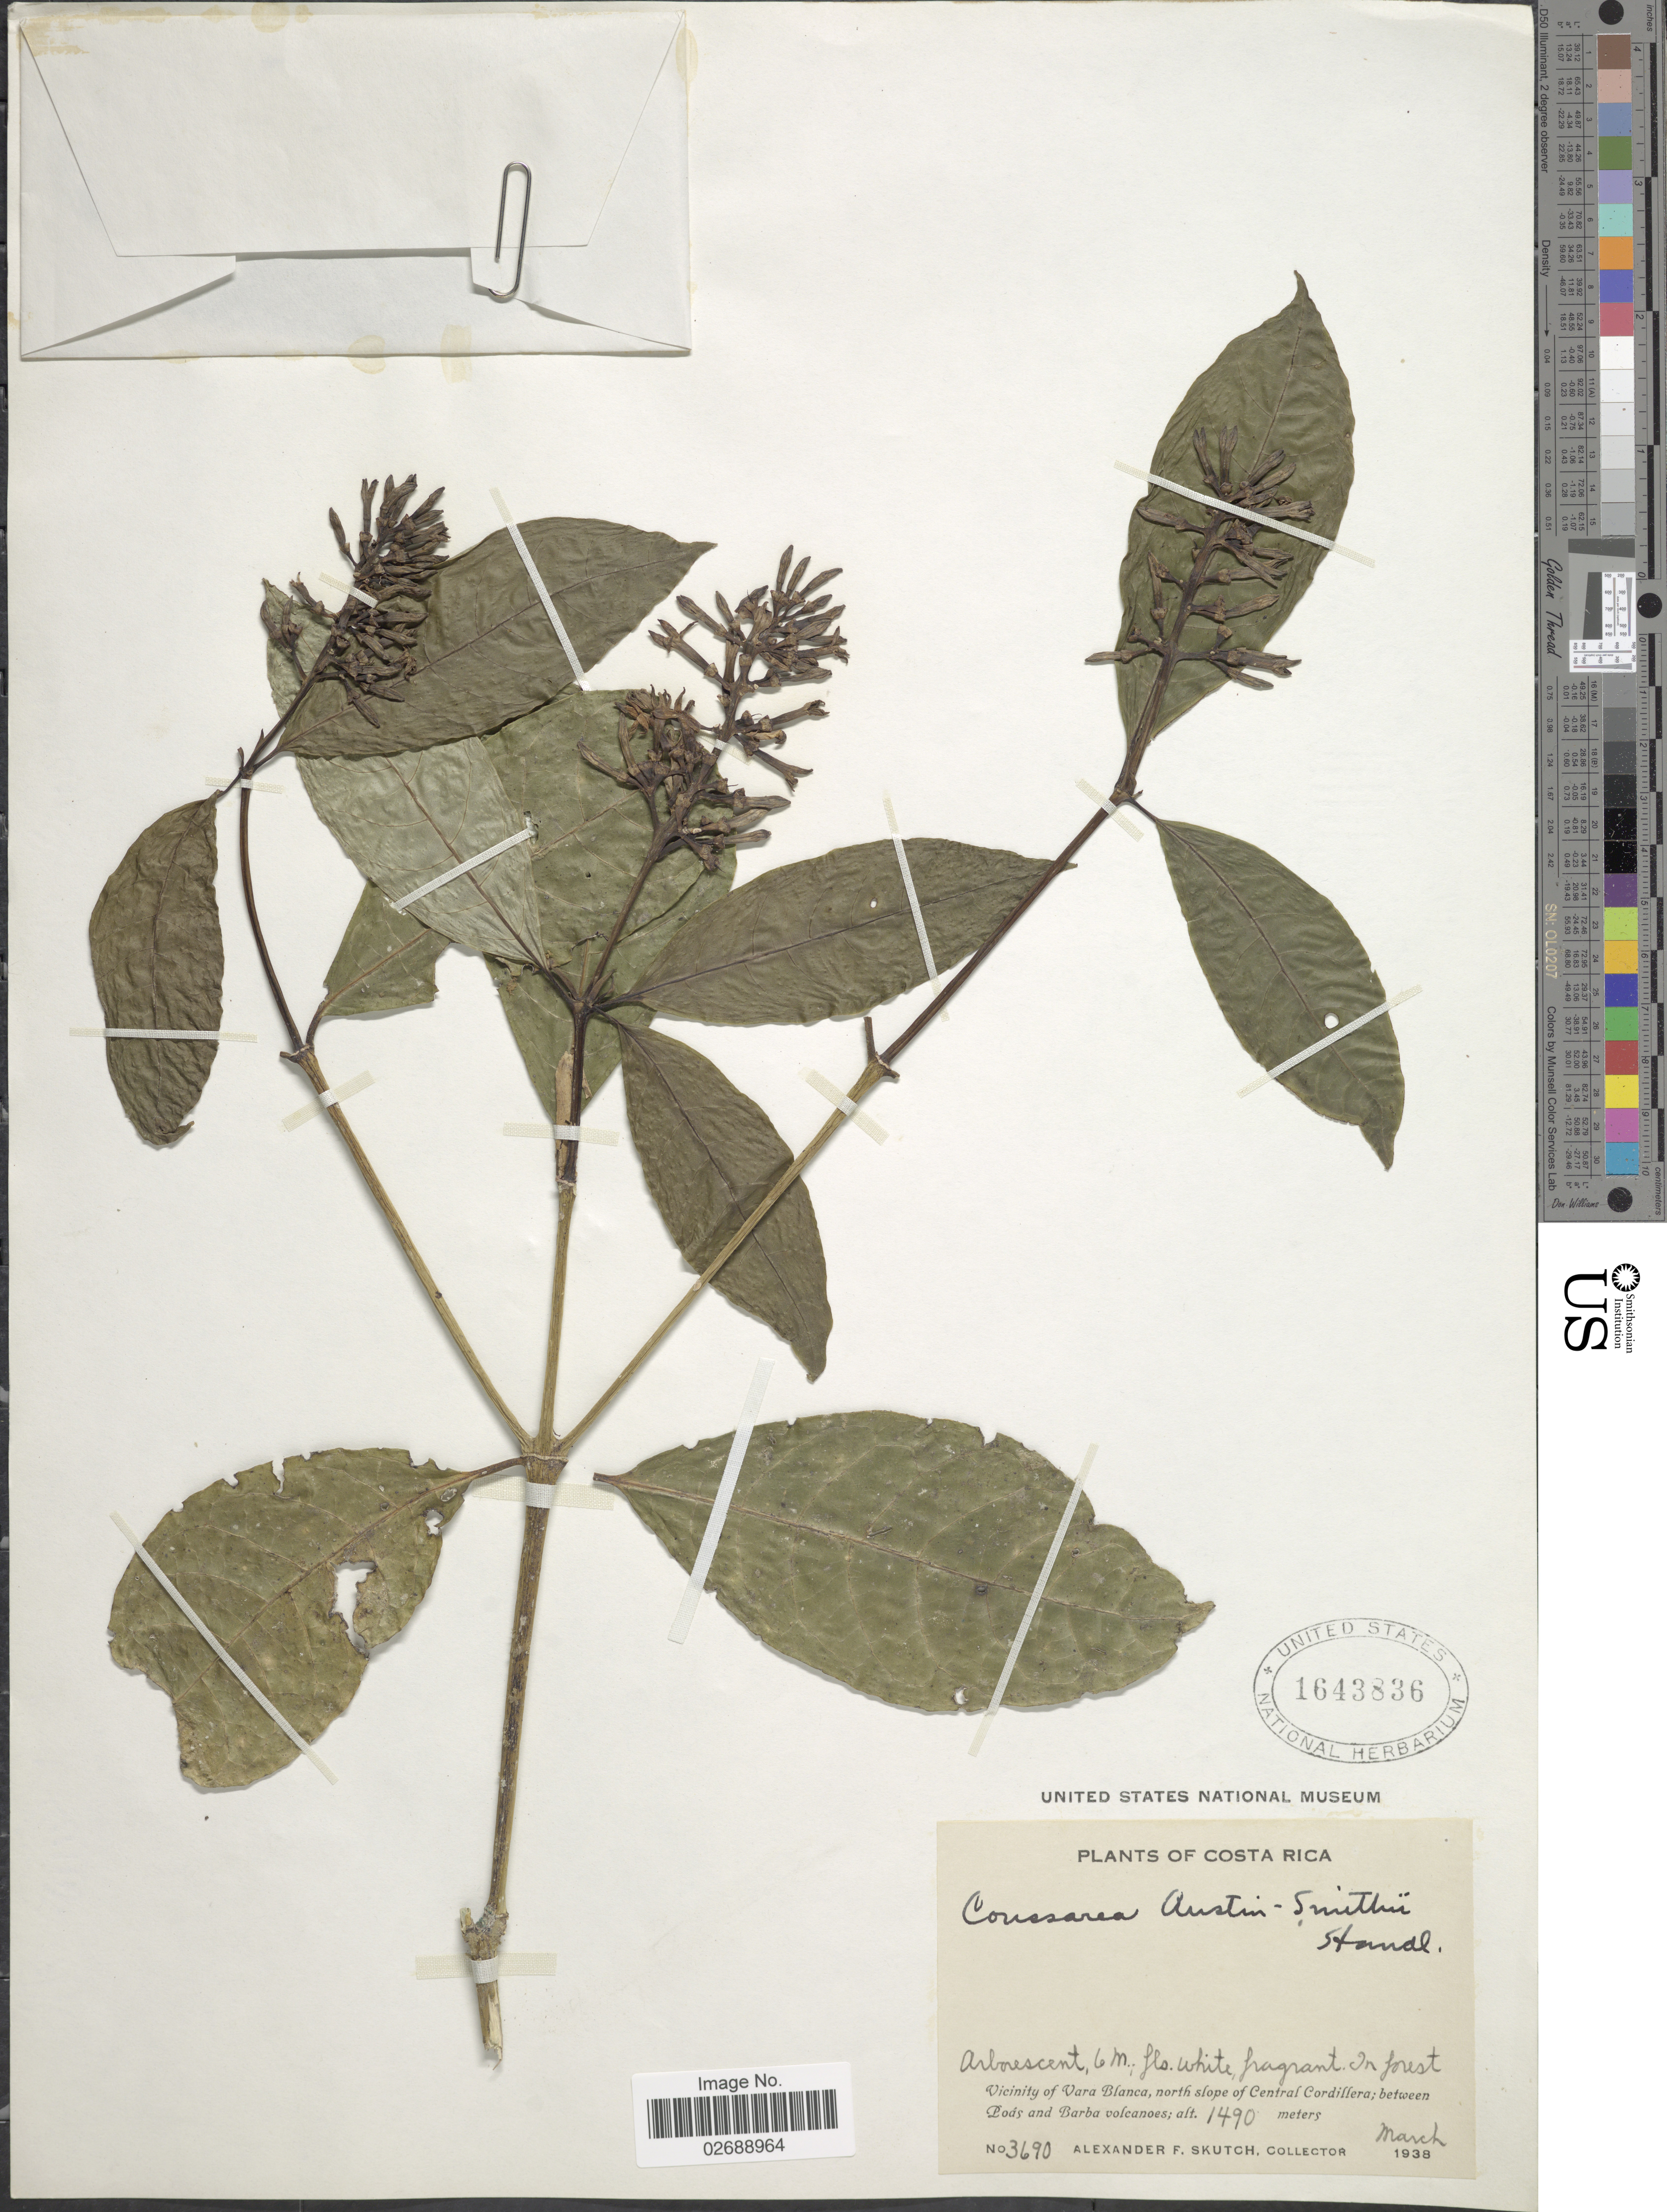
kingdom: Plantae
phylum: Tracheophyta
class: Magnoliopsida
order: Gentianales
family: Rubiaceae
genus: Coussarea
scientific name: Coussarea austin-smithii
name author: Standl.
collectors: A. F. Skutch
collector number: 3690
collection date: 1938-03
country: Costa Rica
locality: Vicinity of Vara Blanca, north slope of Central Cordillera; between Pods and Barba volcanoes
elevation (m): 1490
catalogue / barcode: US 1643836